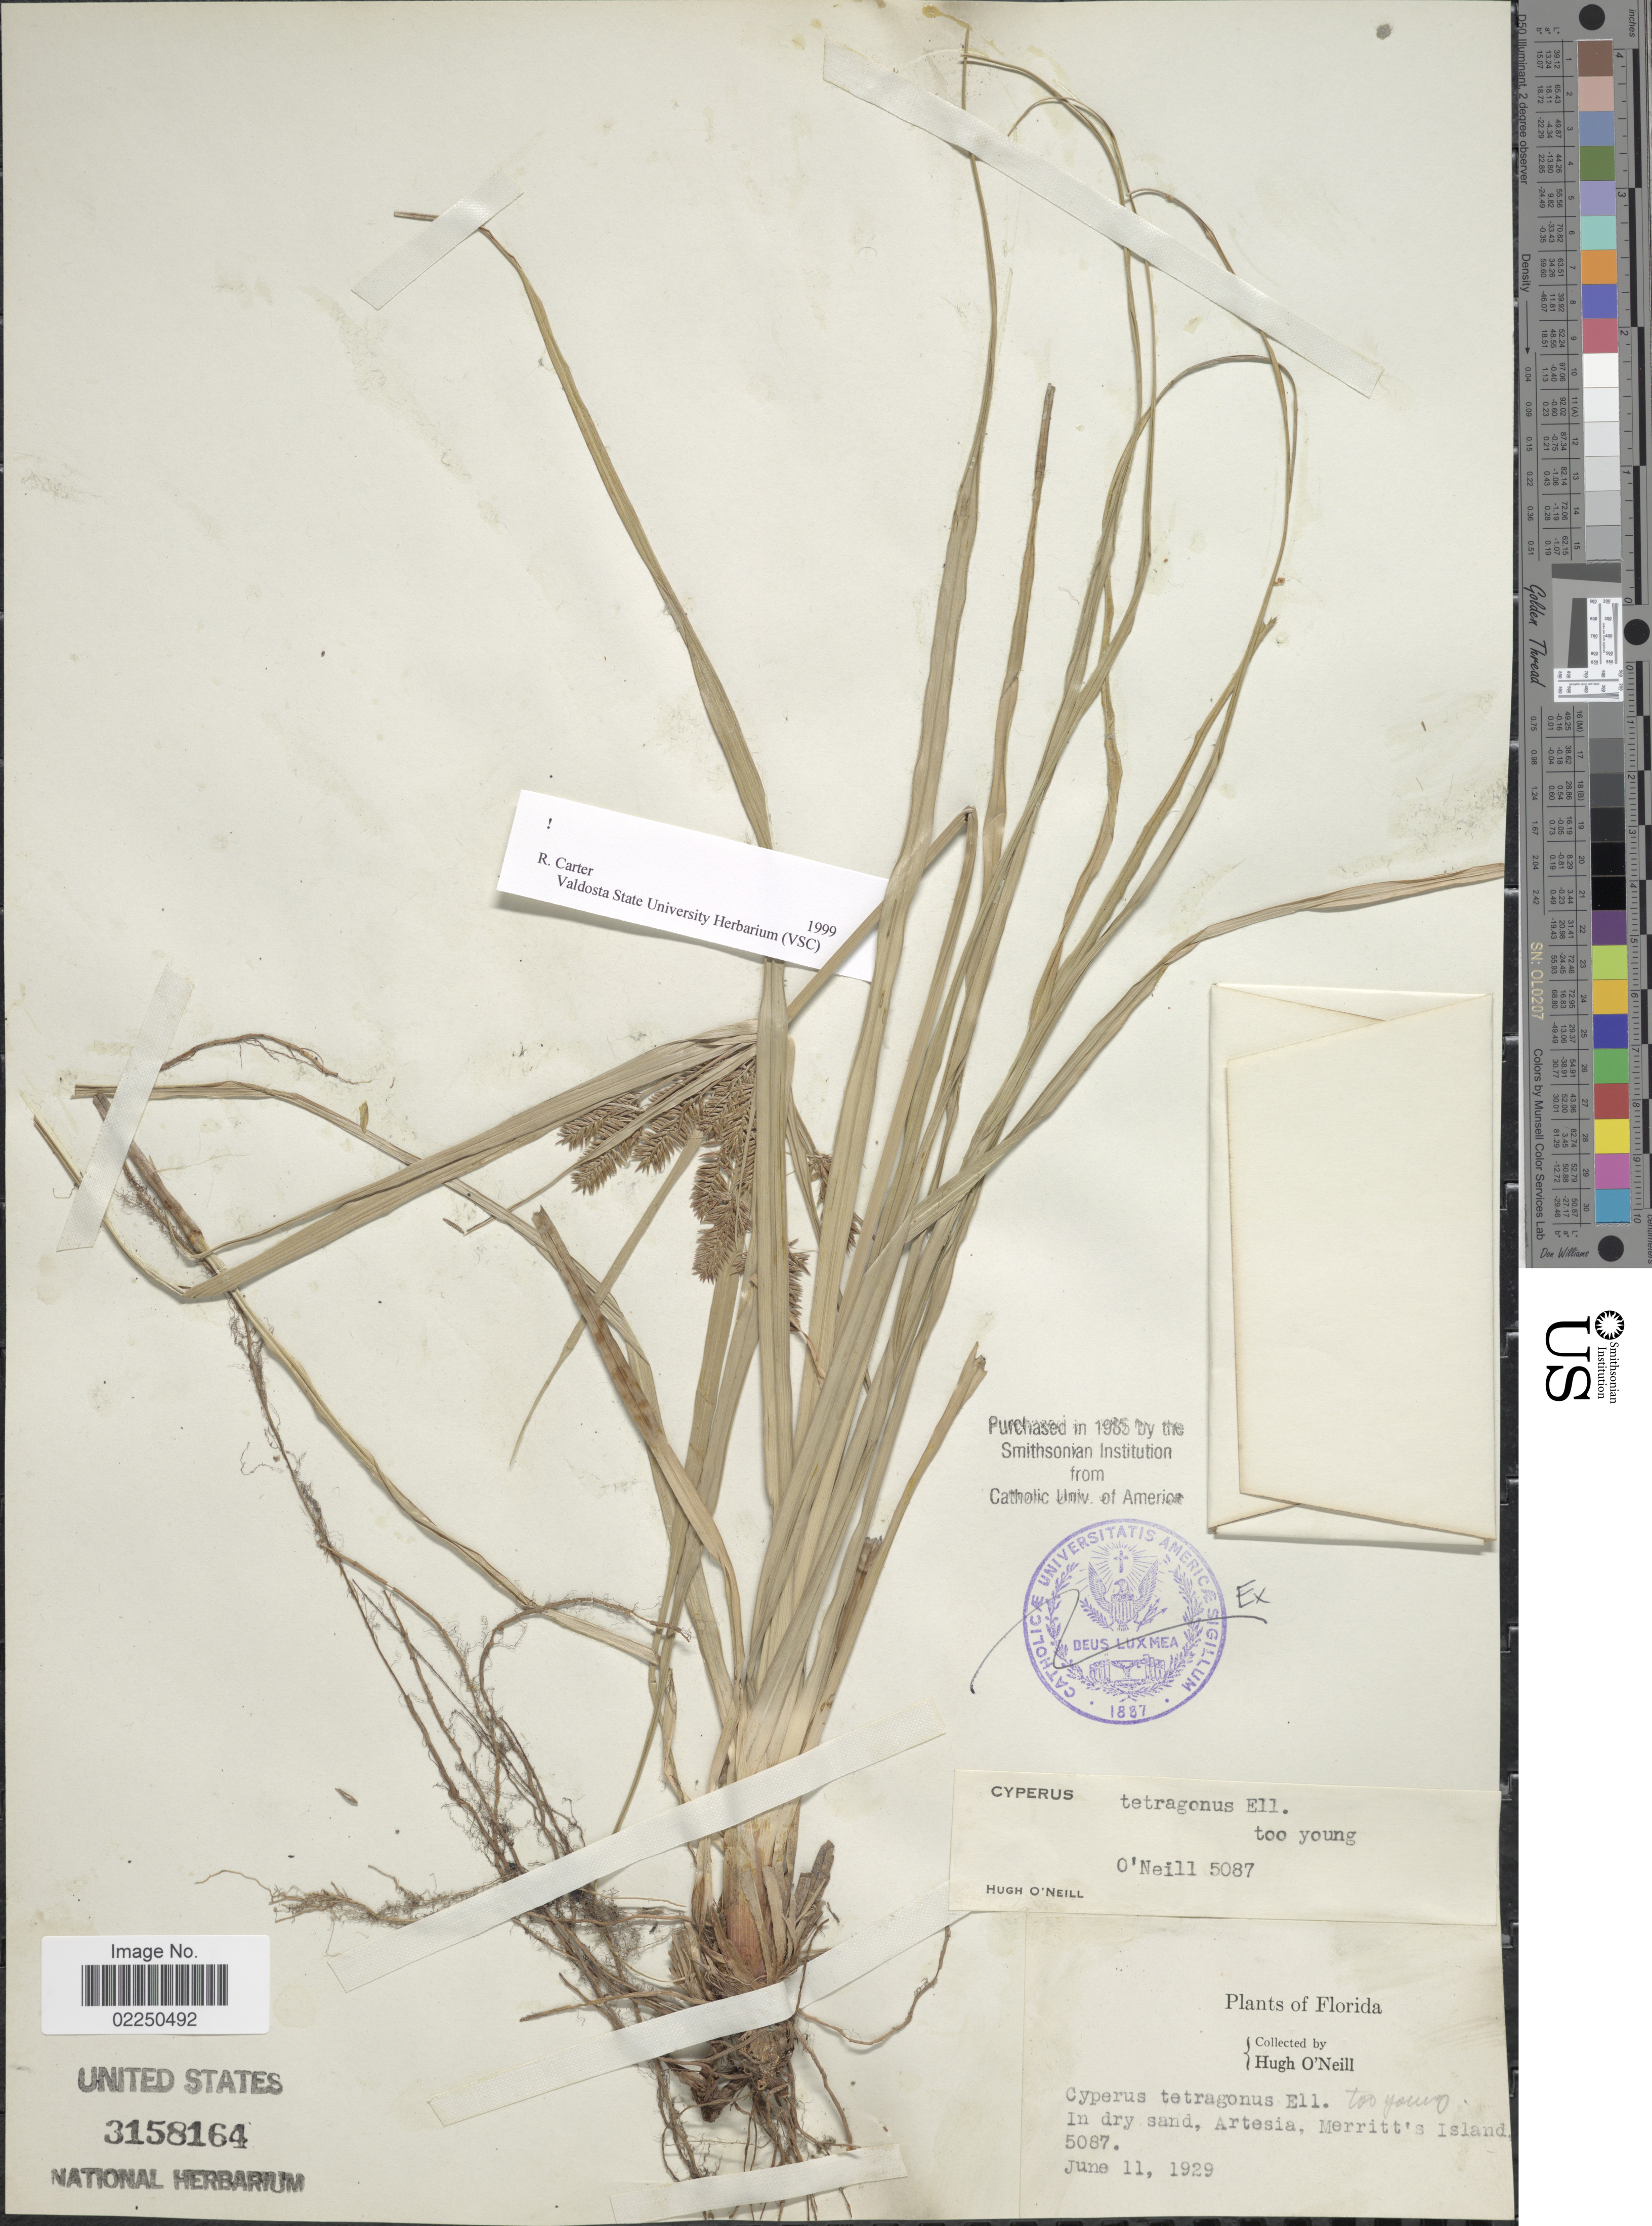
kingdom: Plantae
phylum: Tracheophyta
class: Liliopsida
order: Poales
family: Cyperaceae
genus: Cyperus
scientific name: Cyperus tetragonus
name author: Elliott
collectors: H. O'Neill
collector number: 5087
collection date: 1929-06-11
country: United States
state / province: Florida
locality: In dry sand, Artesia, Merritt's Island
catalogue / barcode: US 3158164